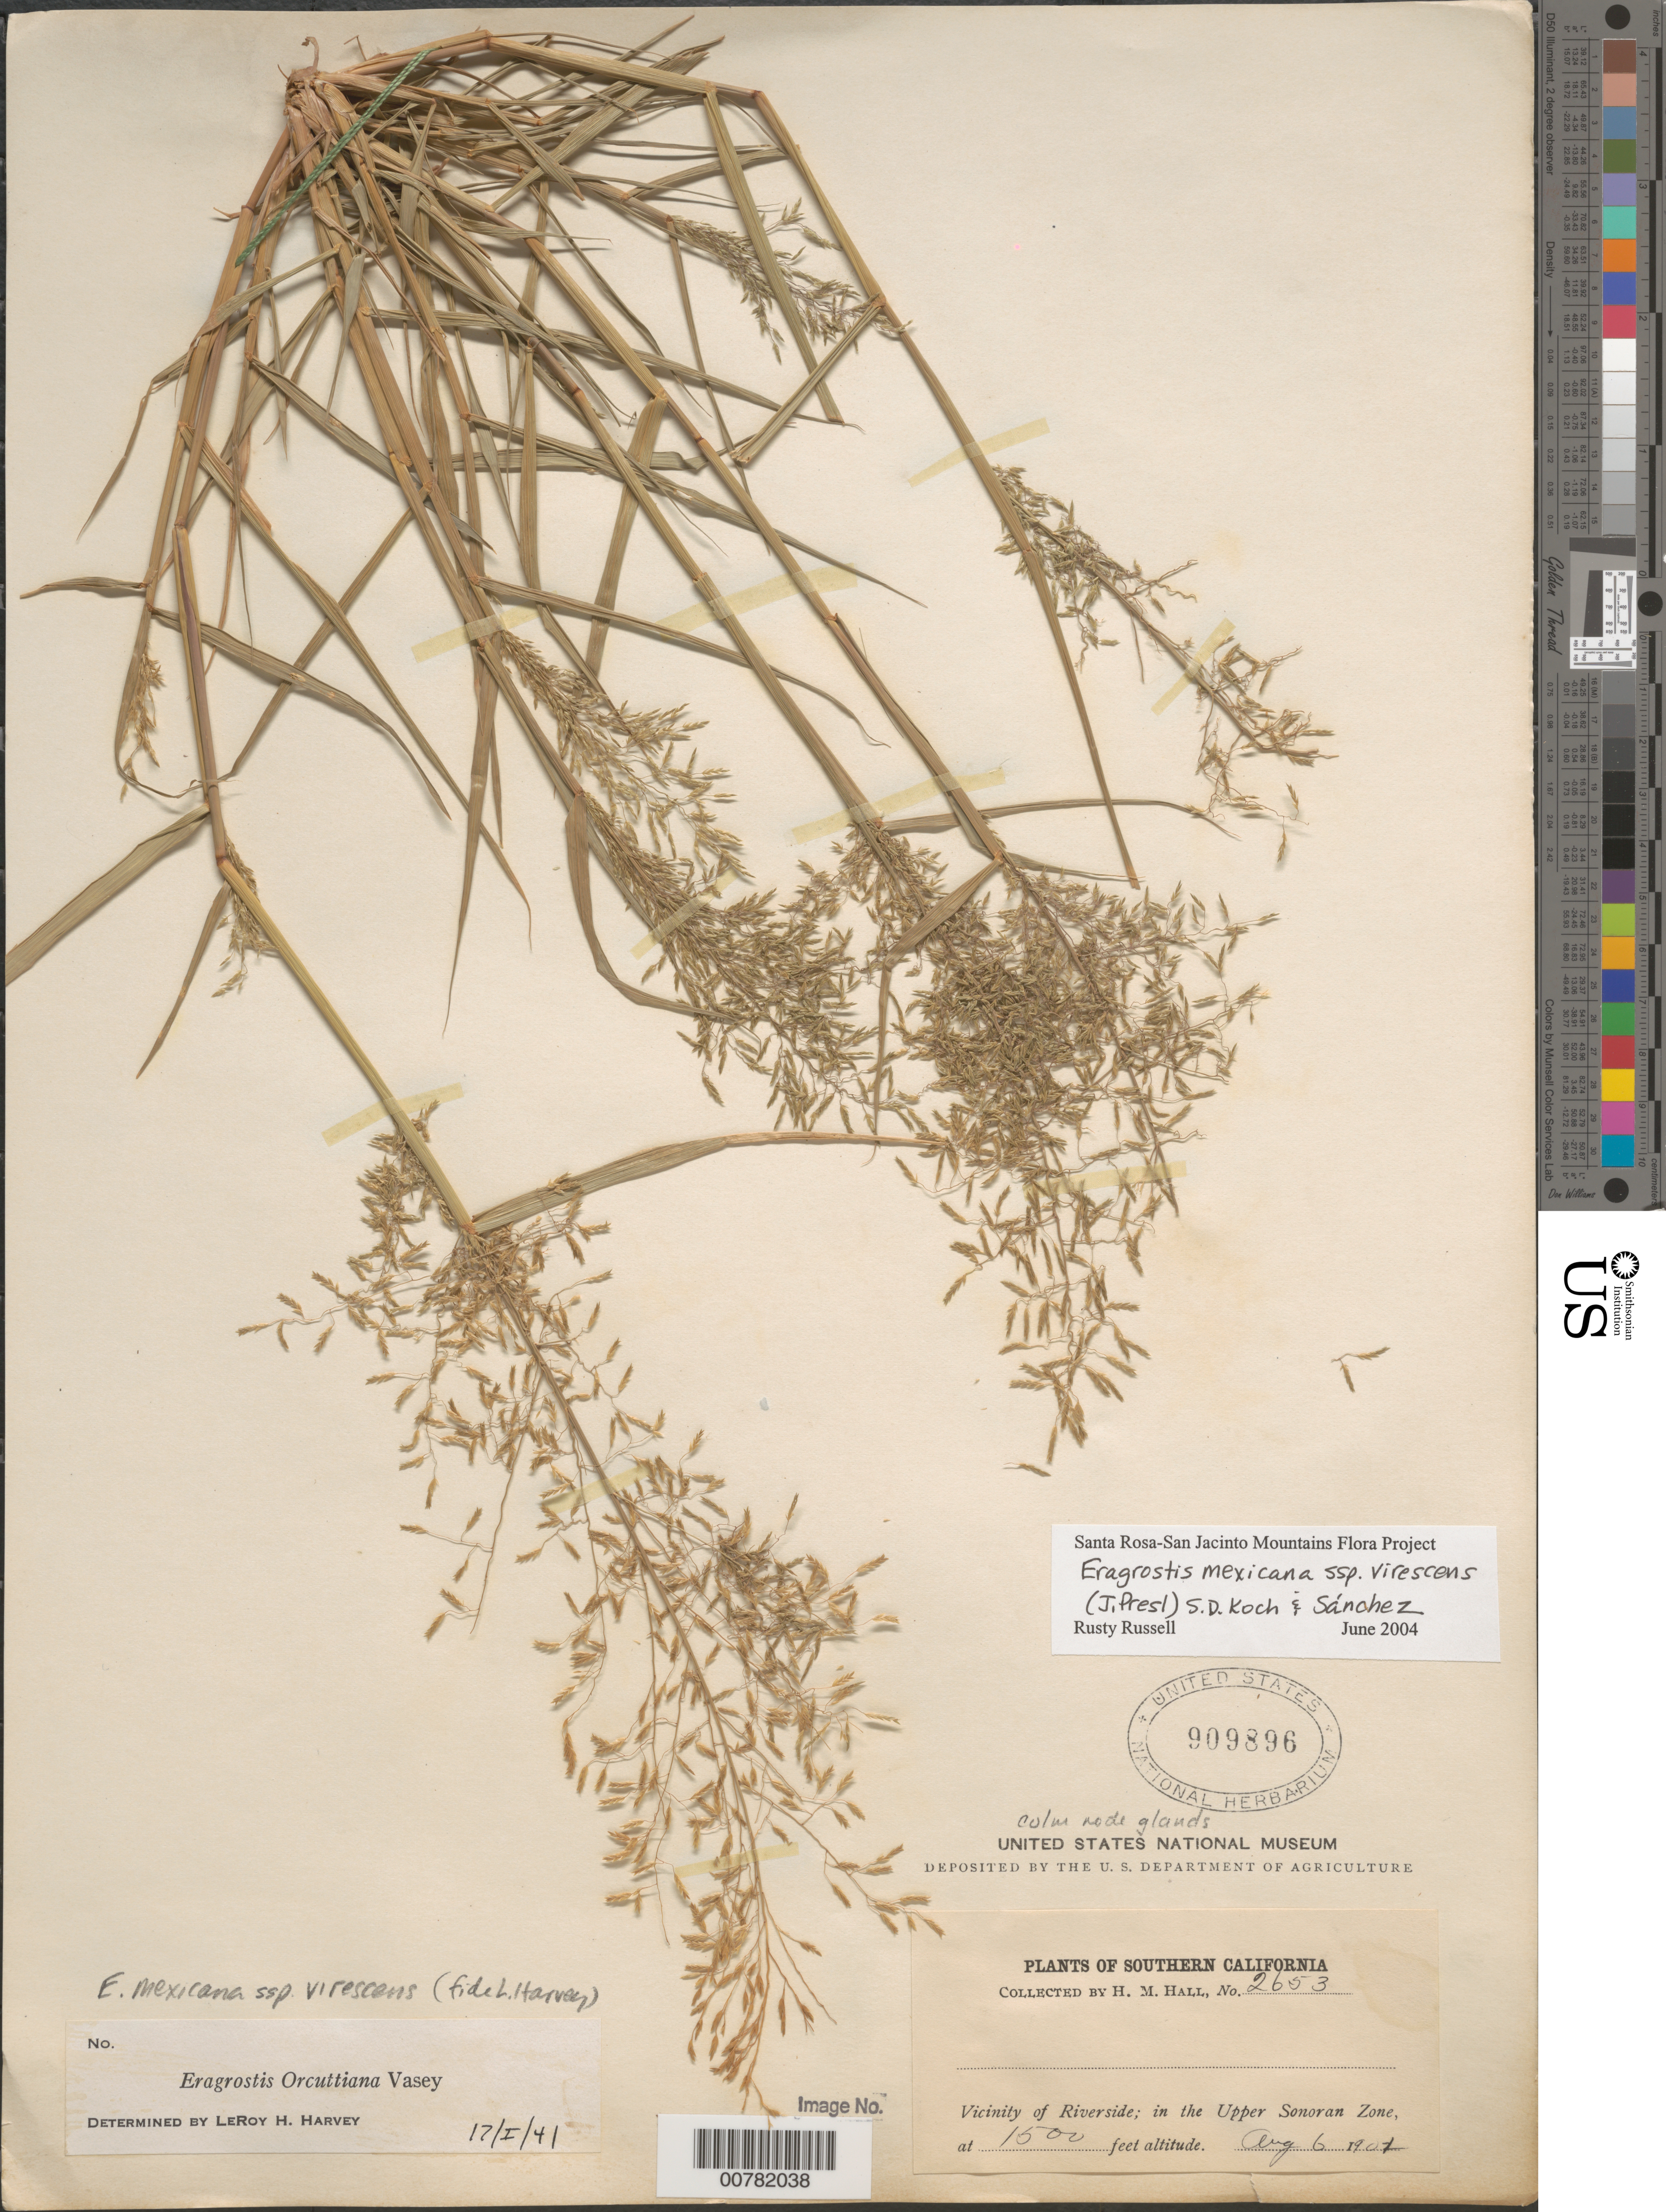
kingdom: Plantae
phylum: Tracheophyta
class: Liliopsida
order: Poales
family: Poaceae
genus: Eragrostis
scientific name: Eragrostis mexicana subsp. virescens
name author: (J. Presl) S.D. Koch & Sánchez Vega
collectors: H. M. Hall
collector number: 2653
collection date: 1902-08-06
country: United States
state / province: California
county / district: Riverside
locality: Southern California. Vicinity of Riverside; in the Upper Sonoran Zone.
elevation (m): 457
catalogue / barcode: US 909896